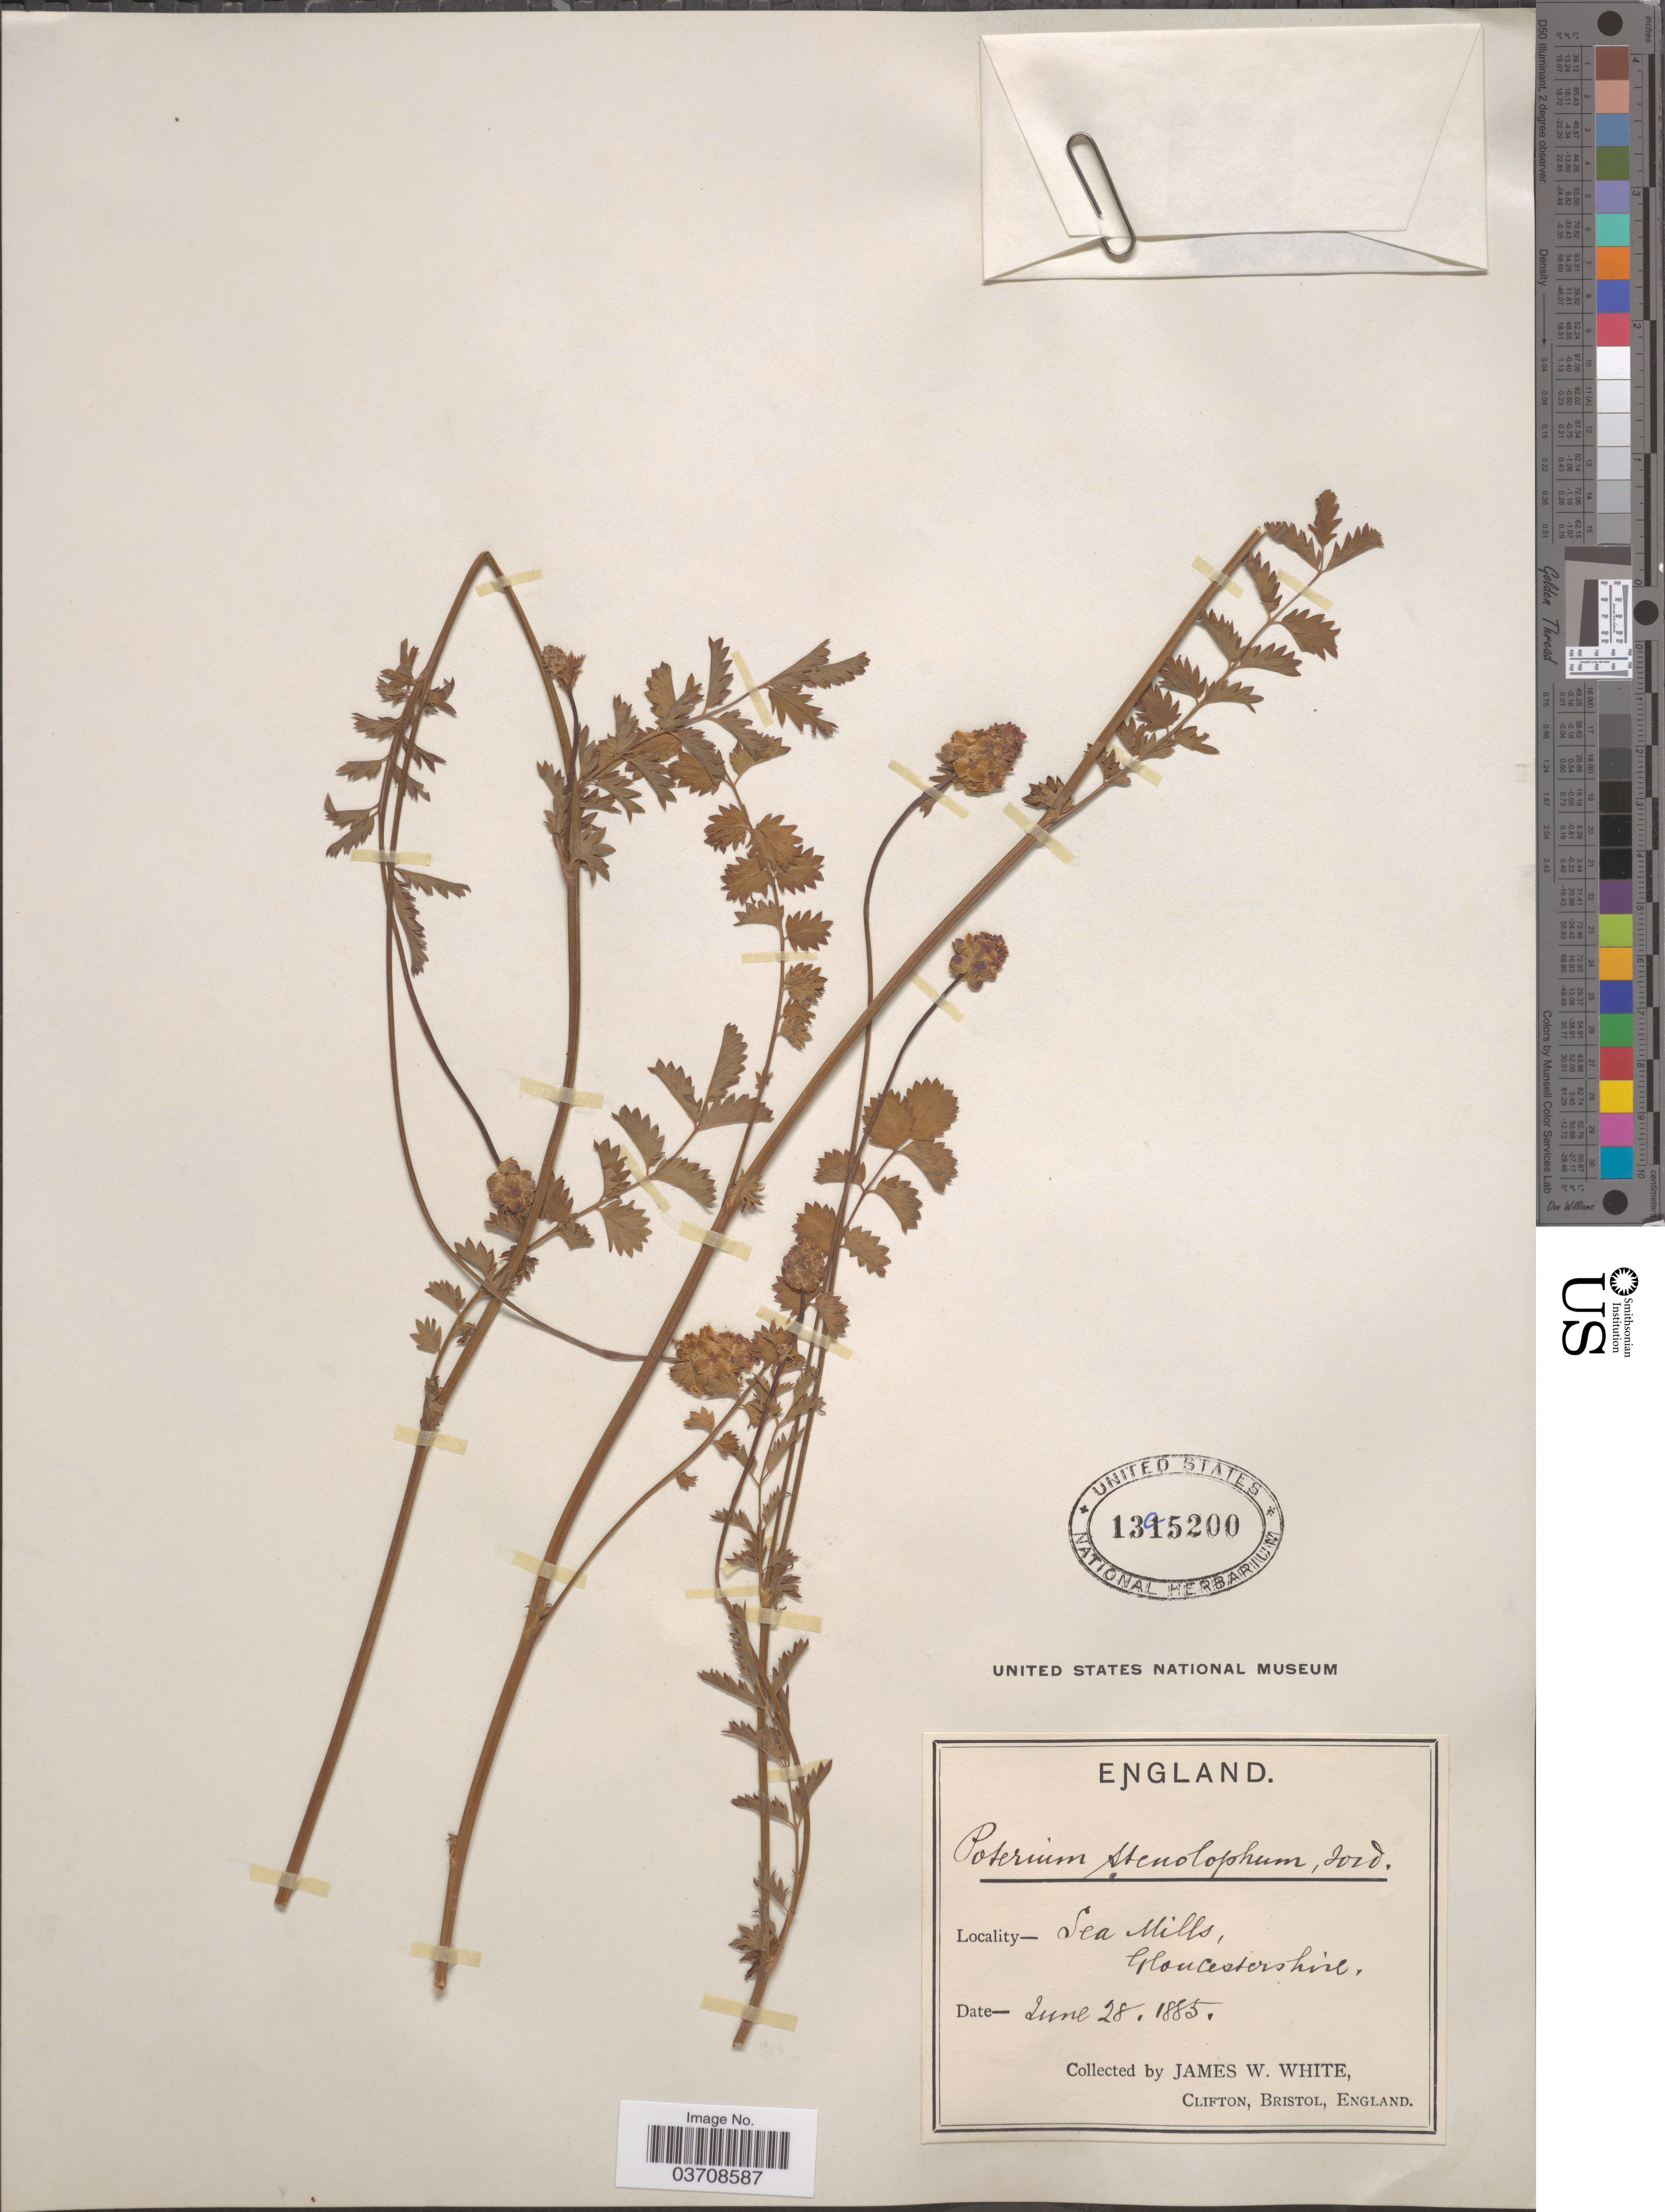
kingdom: Plantae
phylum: Tracheophyta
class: Magnoliopsida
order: Rosales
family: Rosaceae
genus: Sanguisorba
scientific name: Sanguisorba minor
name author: Scop.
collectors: J. W. White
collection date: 1885-06-28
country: United Kingdom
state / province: England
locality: Sea Mills, Gloucestershire.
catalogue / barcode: US 1395200